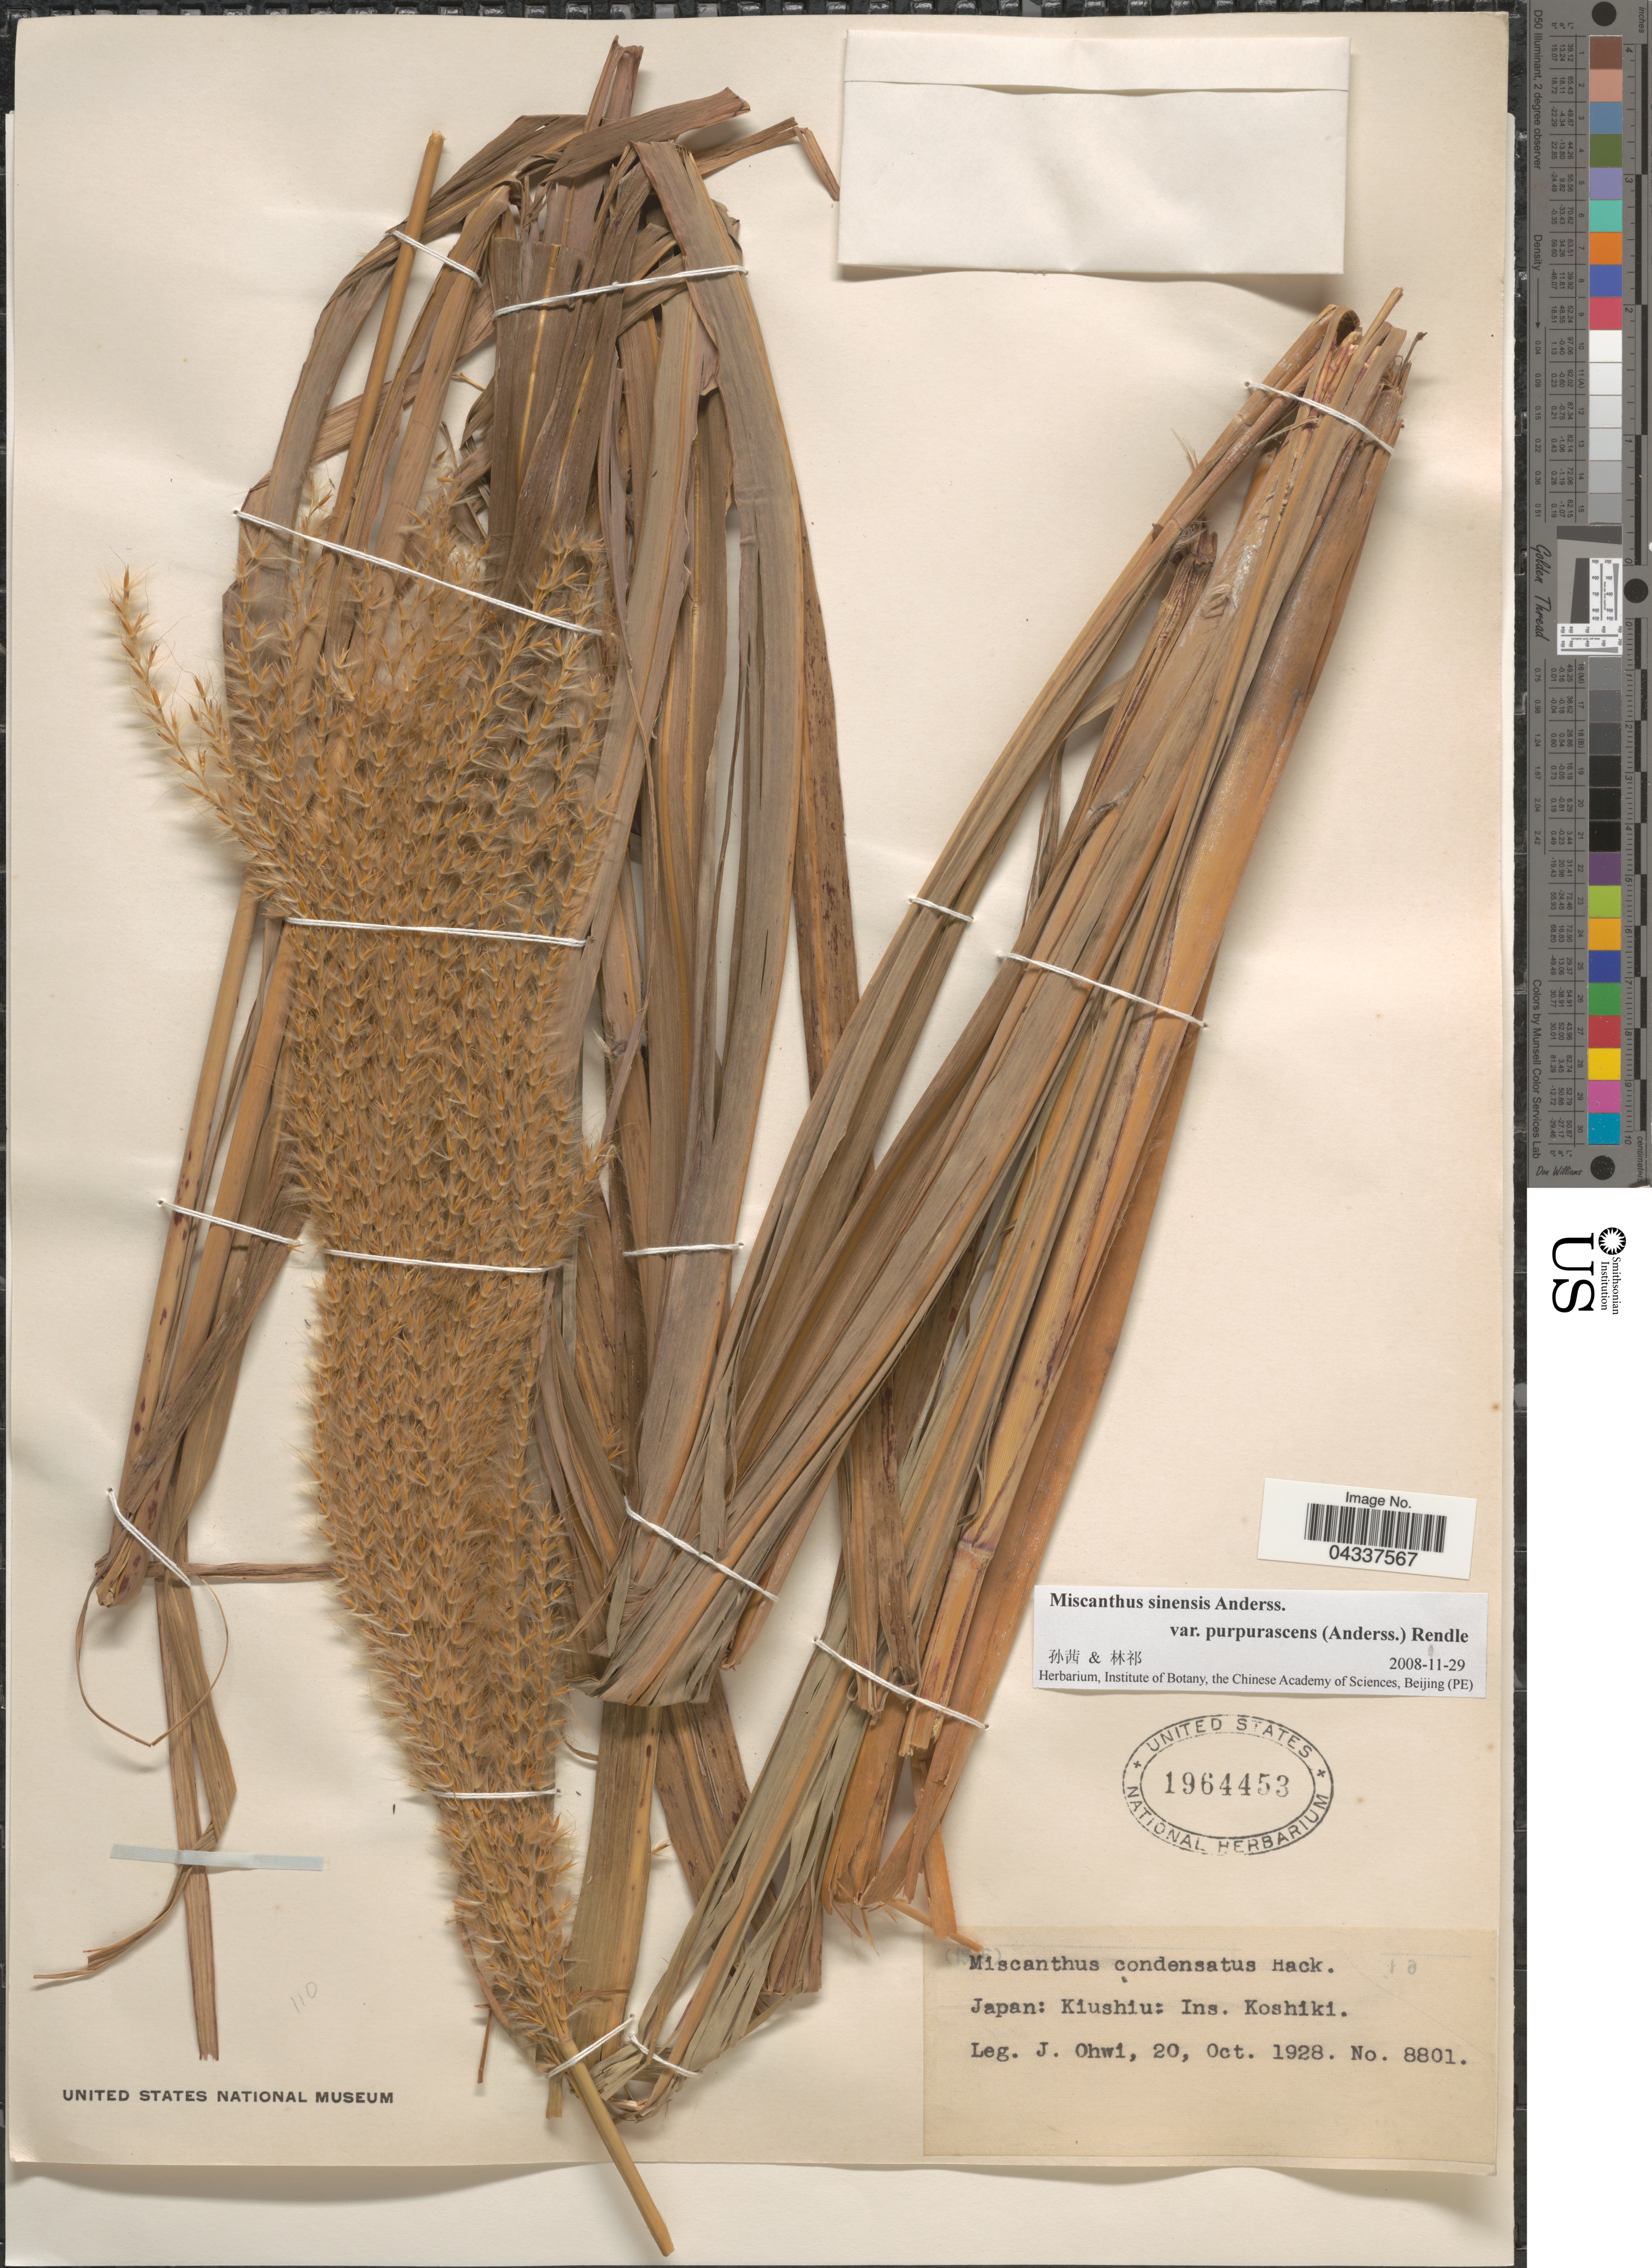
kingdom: Plantae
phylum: Tracheophyta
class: Liliopsida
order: Poales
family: Poaceae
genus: Miscanthus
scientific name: Miscanthus sinensis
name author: Andersson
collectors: J. Ohwi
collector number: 8801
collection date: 1928-10-20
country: Japan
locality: Kiushiu: Ins. Koshiki.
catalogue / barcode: US 1964453